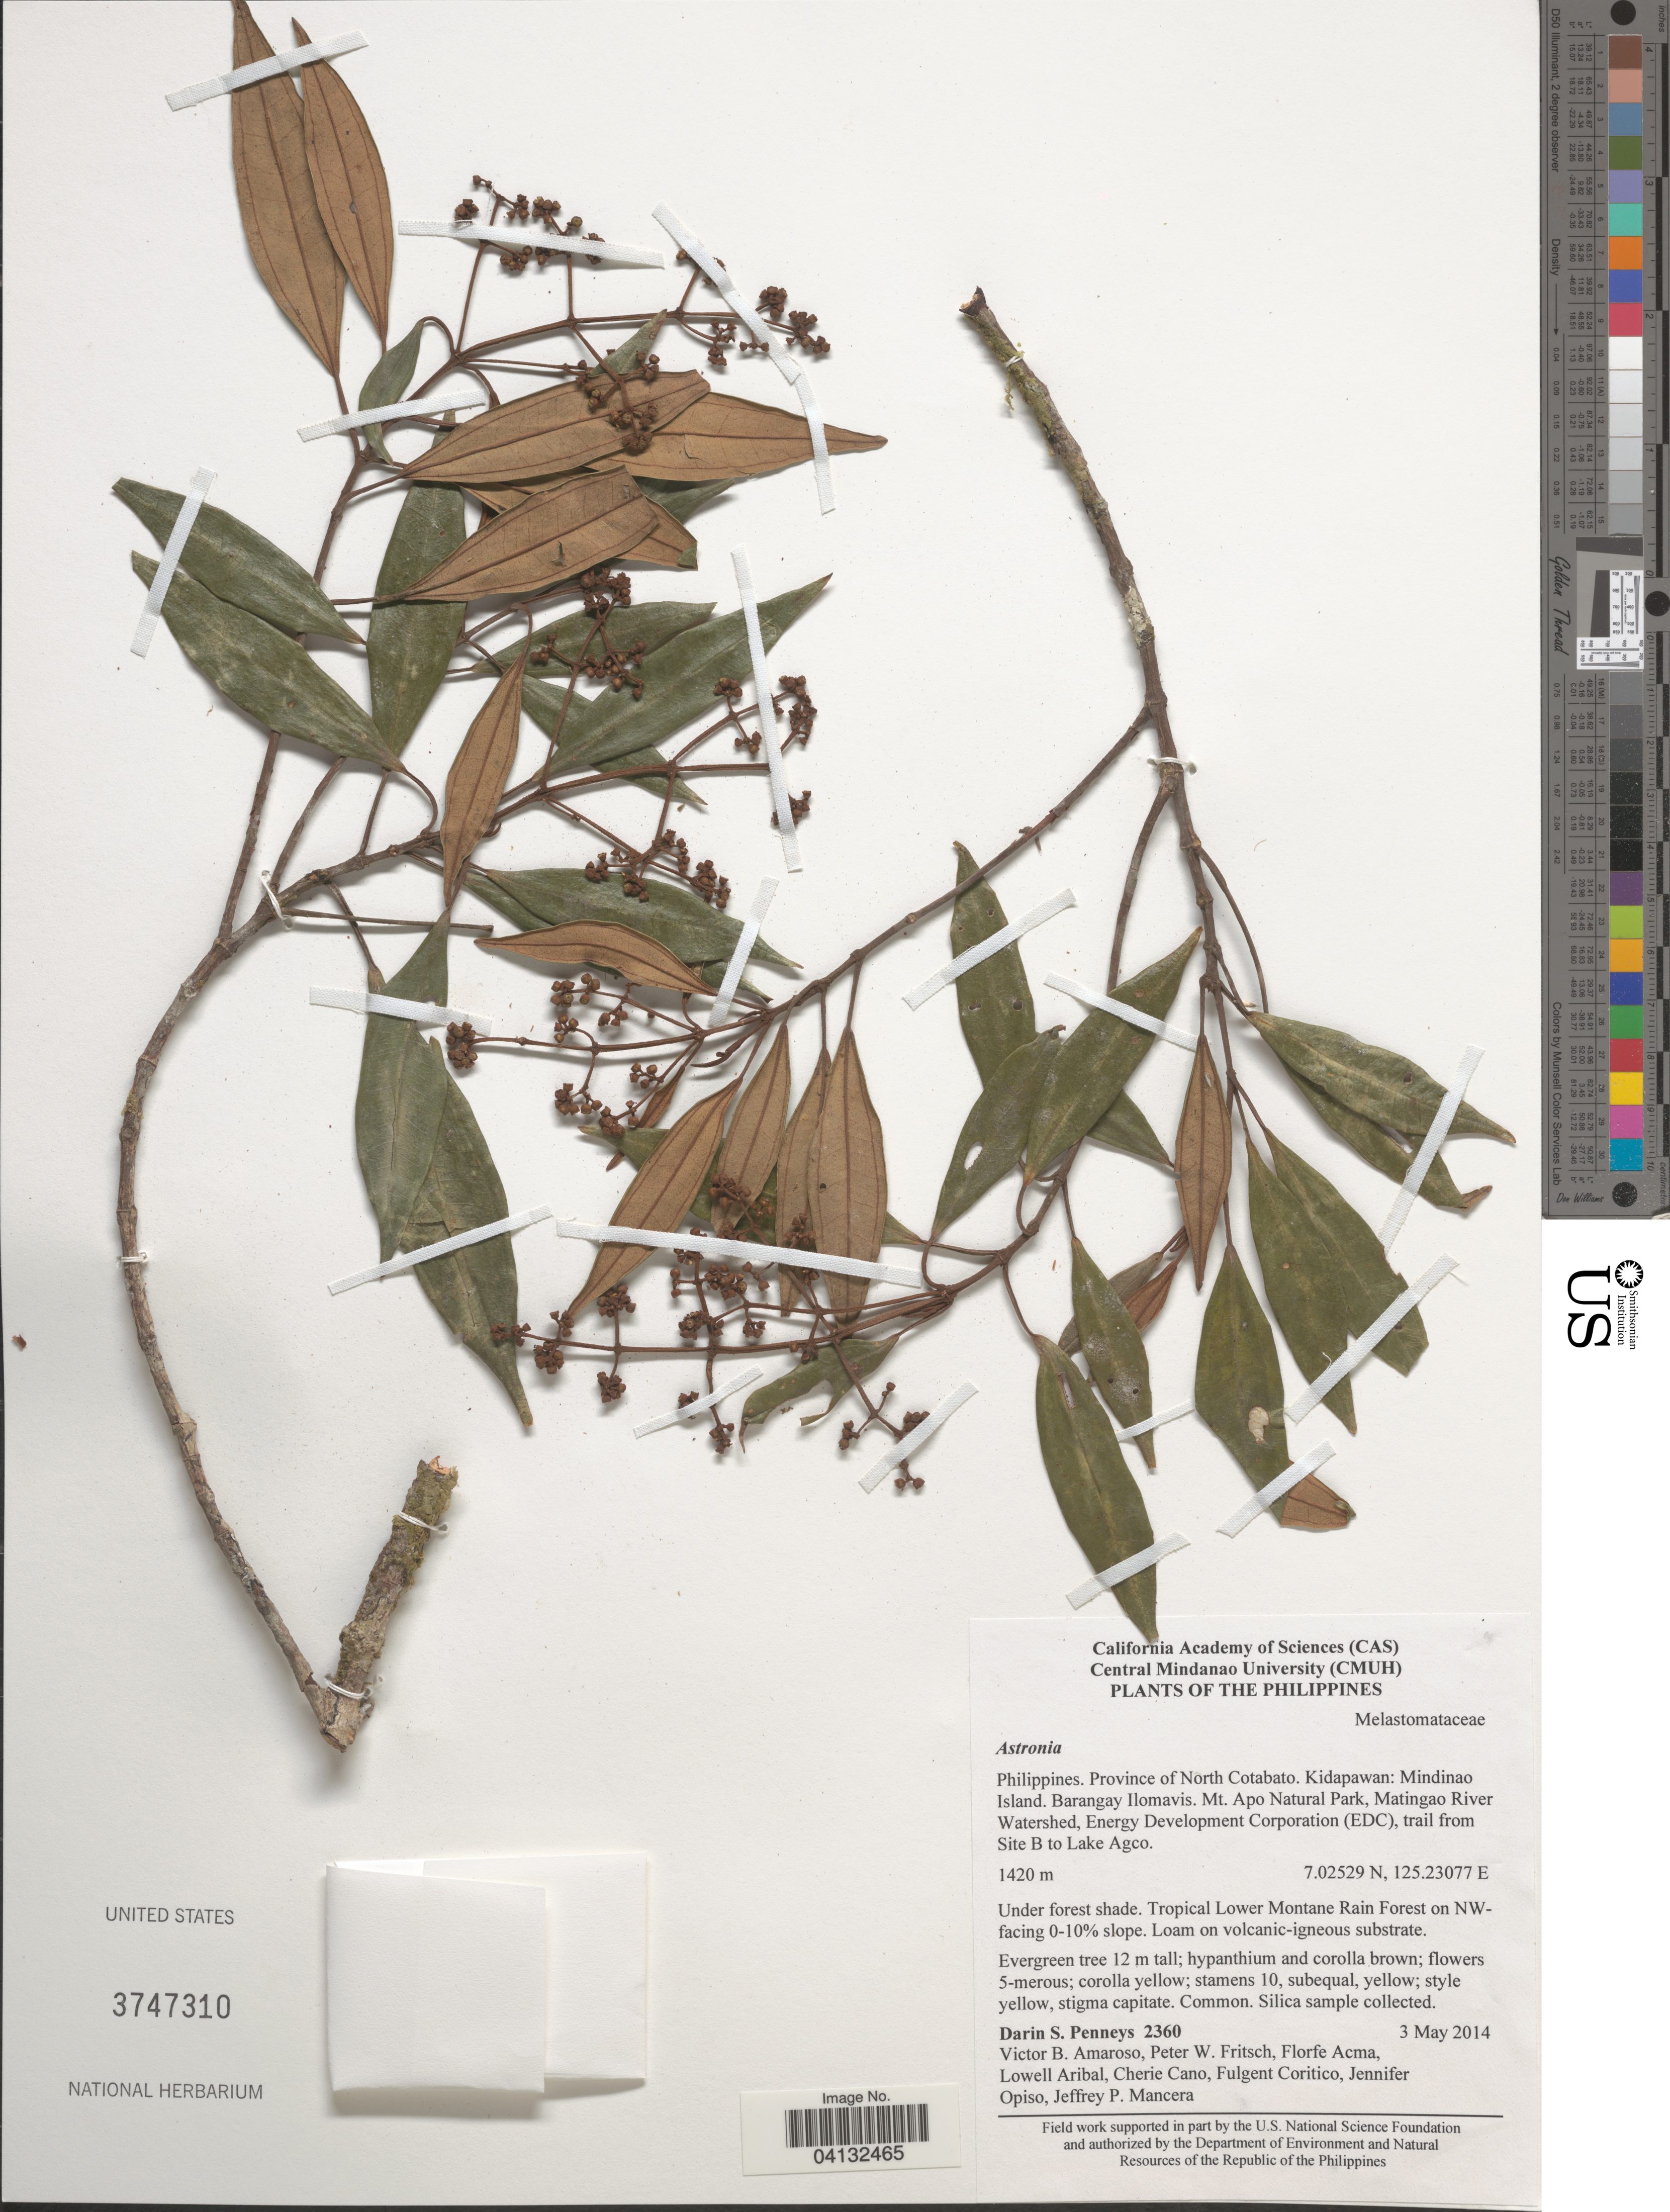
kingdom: Plantae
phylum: Tracheophyta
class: Magnoliopsida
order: Myrtales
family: Melastomataceae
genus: Astronia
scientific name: Astronia sp.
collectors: D. S. Penneys, V. Amoroso, P. W. Fritsch, F. Acma & et al.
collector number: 2360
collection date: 2014-05-03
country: Philippines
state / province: Soccsksargen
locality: Province of North Cotabato. Kidapawan: Mindinao Island. Barangay Ilomavis. Mt. Apo Natural Park, Matingao River Watershed, Energy Development Corporation (EDC), trail from Site B to Lake Agco. Tropical Lower Montane Rain Forest on NW-facing 0-10% slope.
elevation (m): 1420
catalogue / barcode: US 3747310